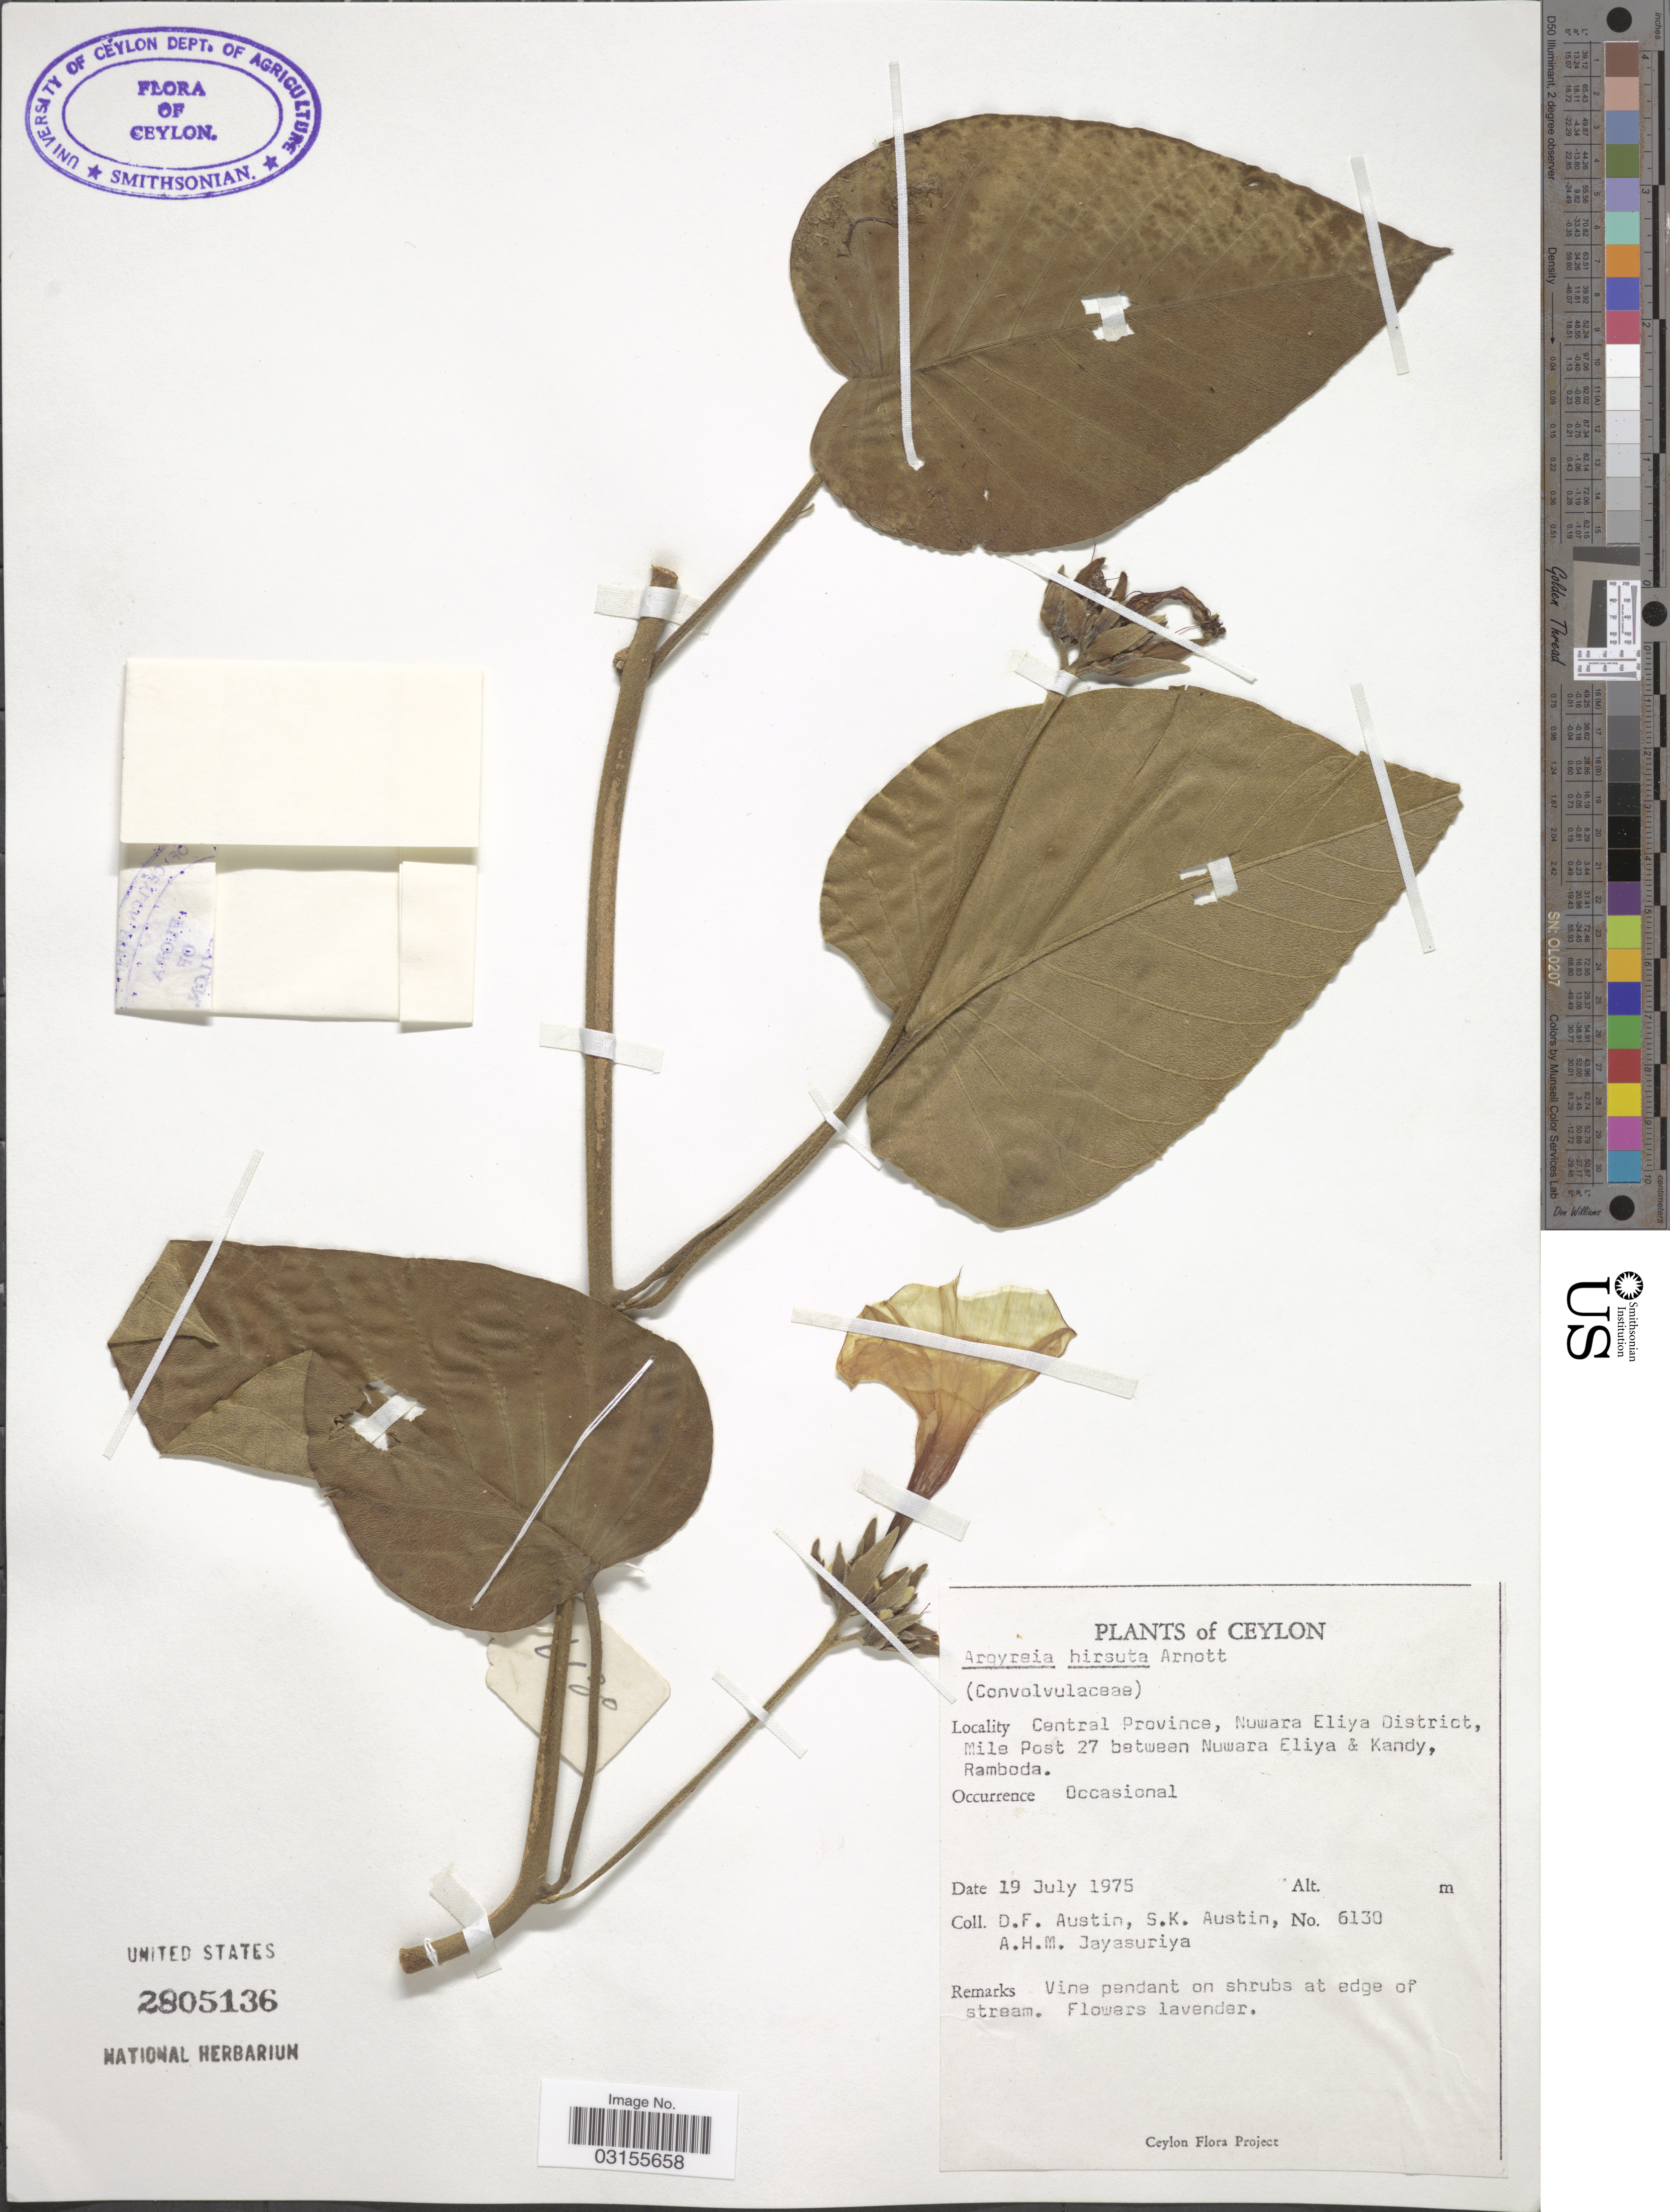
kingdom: Plantae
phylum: Tracheophyta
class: Magnoliopsida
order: Solanales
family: Convolvulaceae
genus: Argyreia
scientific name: Argyreia hirsuta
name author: Arn.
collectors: D. Austin, S. Austin & A. H. Jayasuriya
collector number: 6130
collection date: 1975-07-19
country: Sri Lanka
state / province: Central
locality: Ceylon. Nuwara Eliya District, Mile Post 27 between Nuwara Eliya & Kandy, Ramboda.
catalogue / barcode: US 2805136